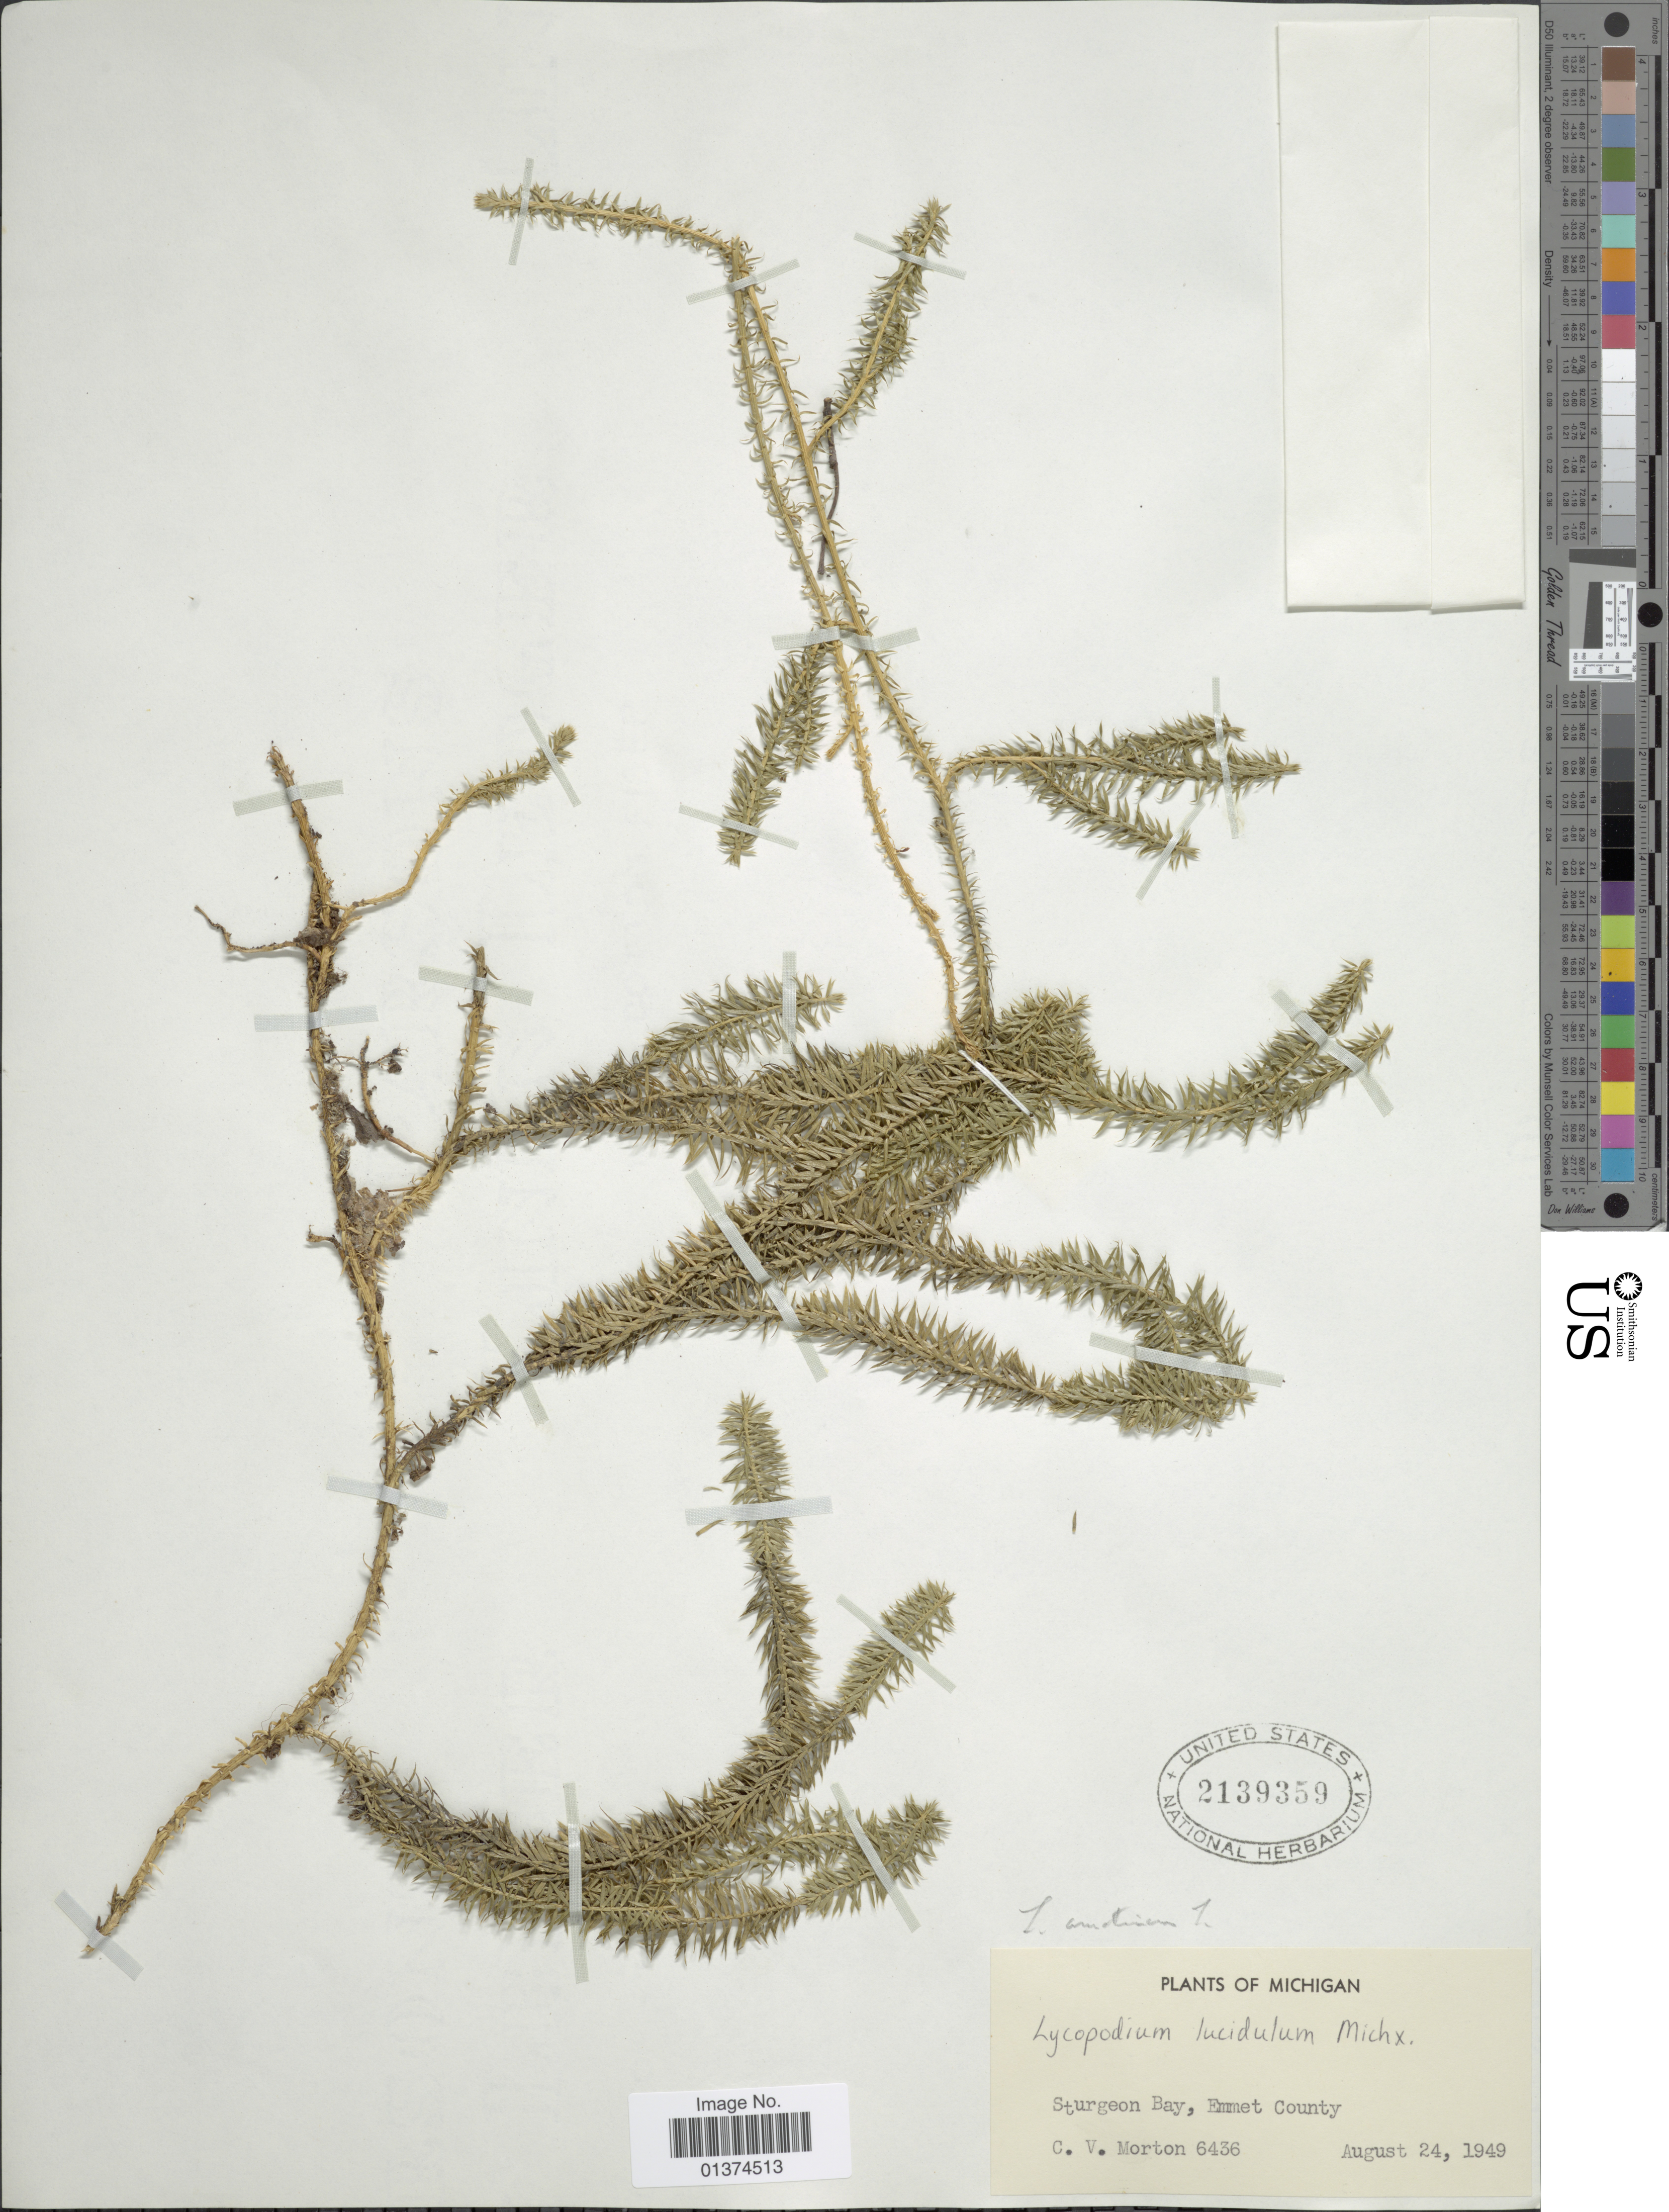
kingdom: Plantae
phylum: Tracheophyta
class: Lycopodiopsida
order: Lycopodiales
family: Lycopodiaceae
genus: Spinulum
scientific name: Spinulum annotinum subsp. annotinum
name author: (L.) A. Haines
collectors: C. V. Morton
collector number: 6436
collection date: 1949-08-24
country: United States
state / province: Michigan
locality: Sturgeon Bay,Emmet County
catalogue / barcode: US 2139359